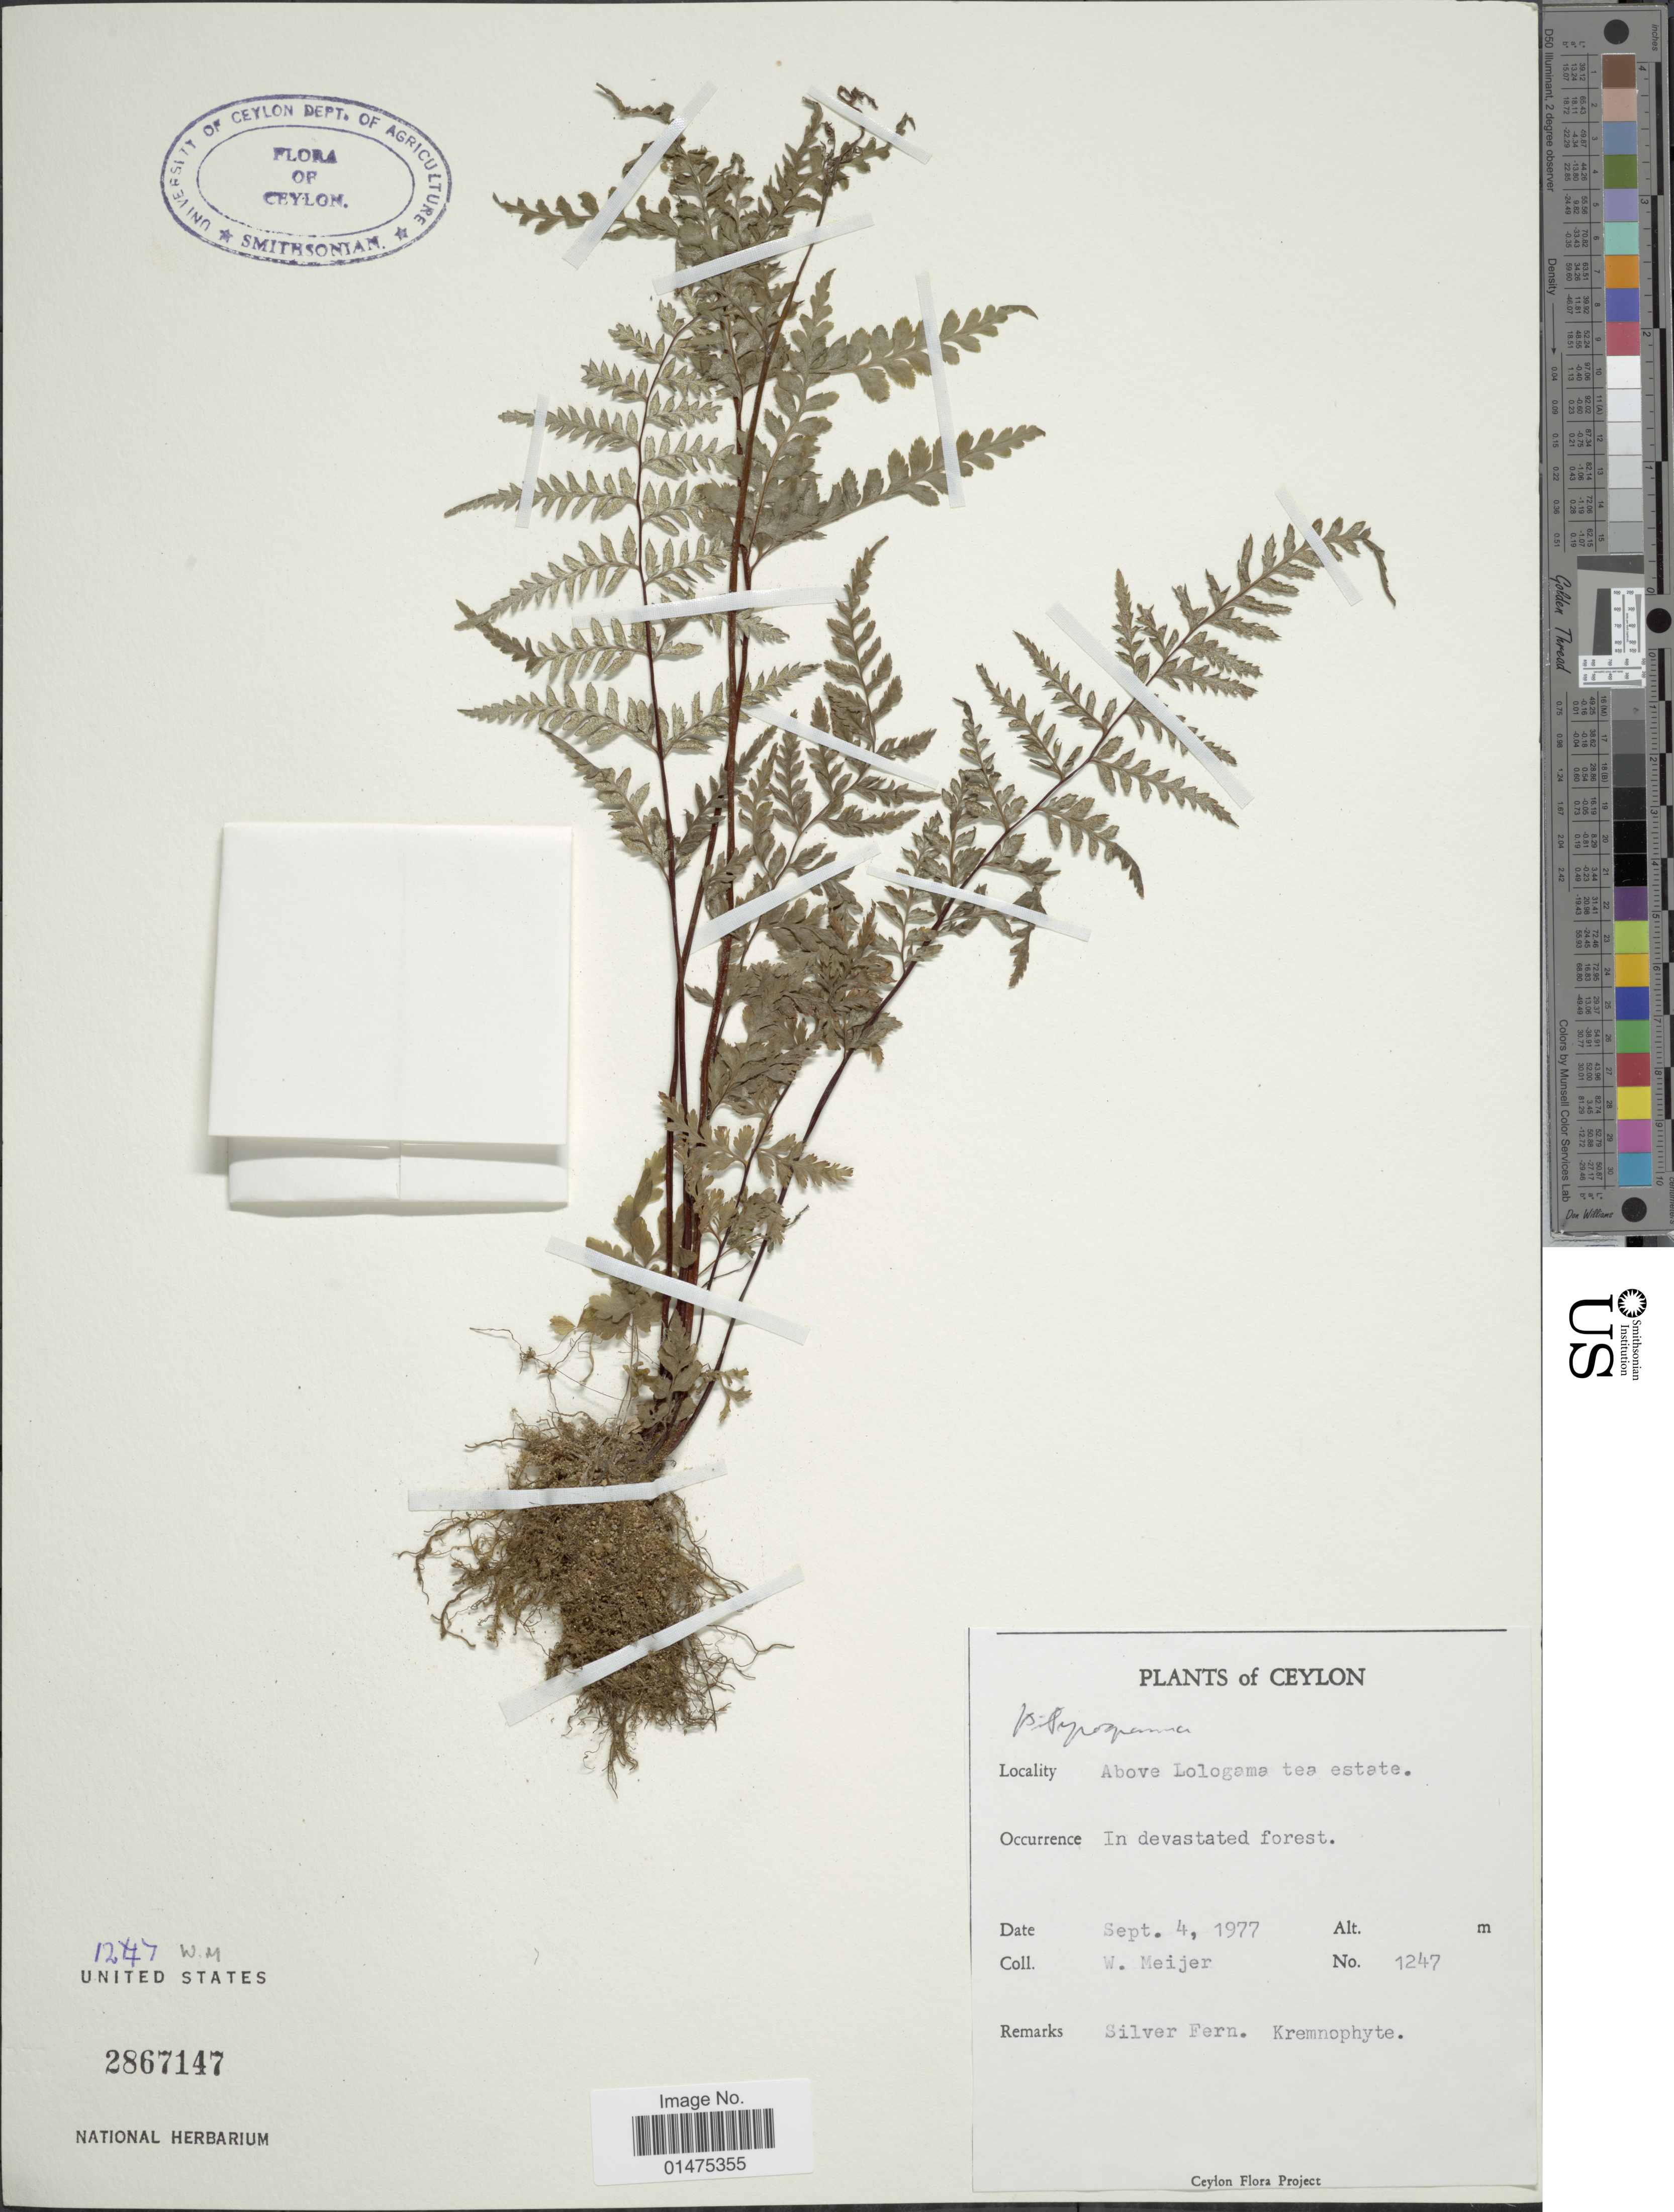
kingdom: Plantae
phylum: Tracheophyta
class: Polypodiopsida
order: Polypodiales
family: Pteridaceae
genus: Pityrogramma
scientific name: Pityrogramma calomelanos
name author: (L.) Link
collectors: W. Meijer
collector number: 1247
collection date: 1977-09-04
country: Sri Lanka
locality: Ceylon, Above Lologam tea estate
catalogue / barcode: US 2867147